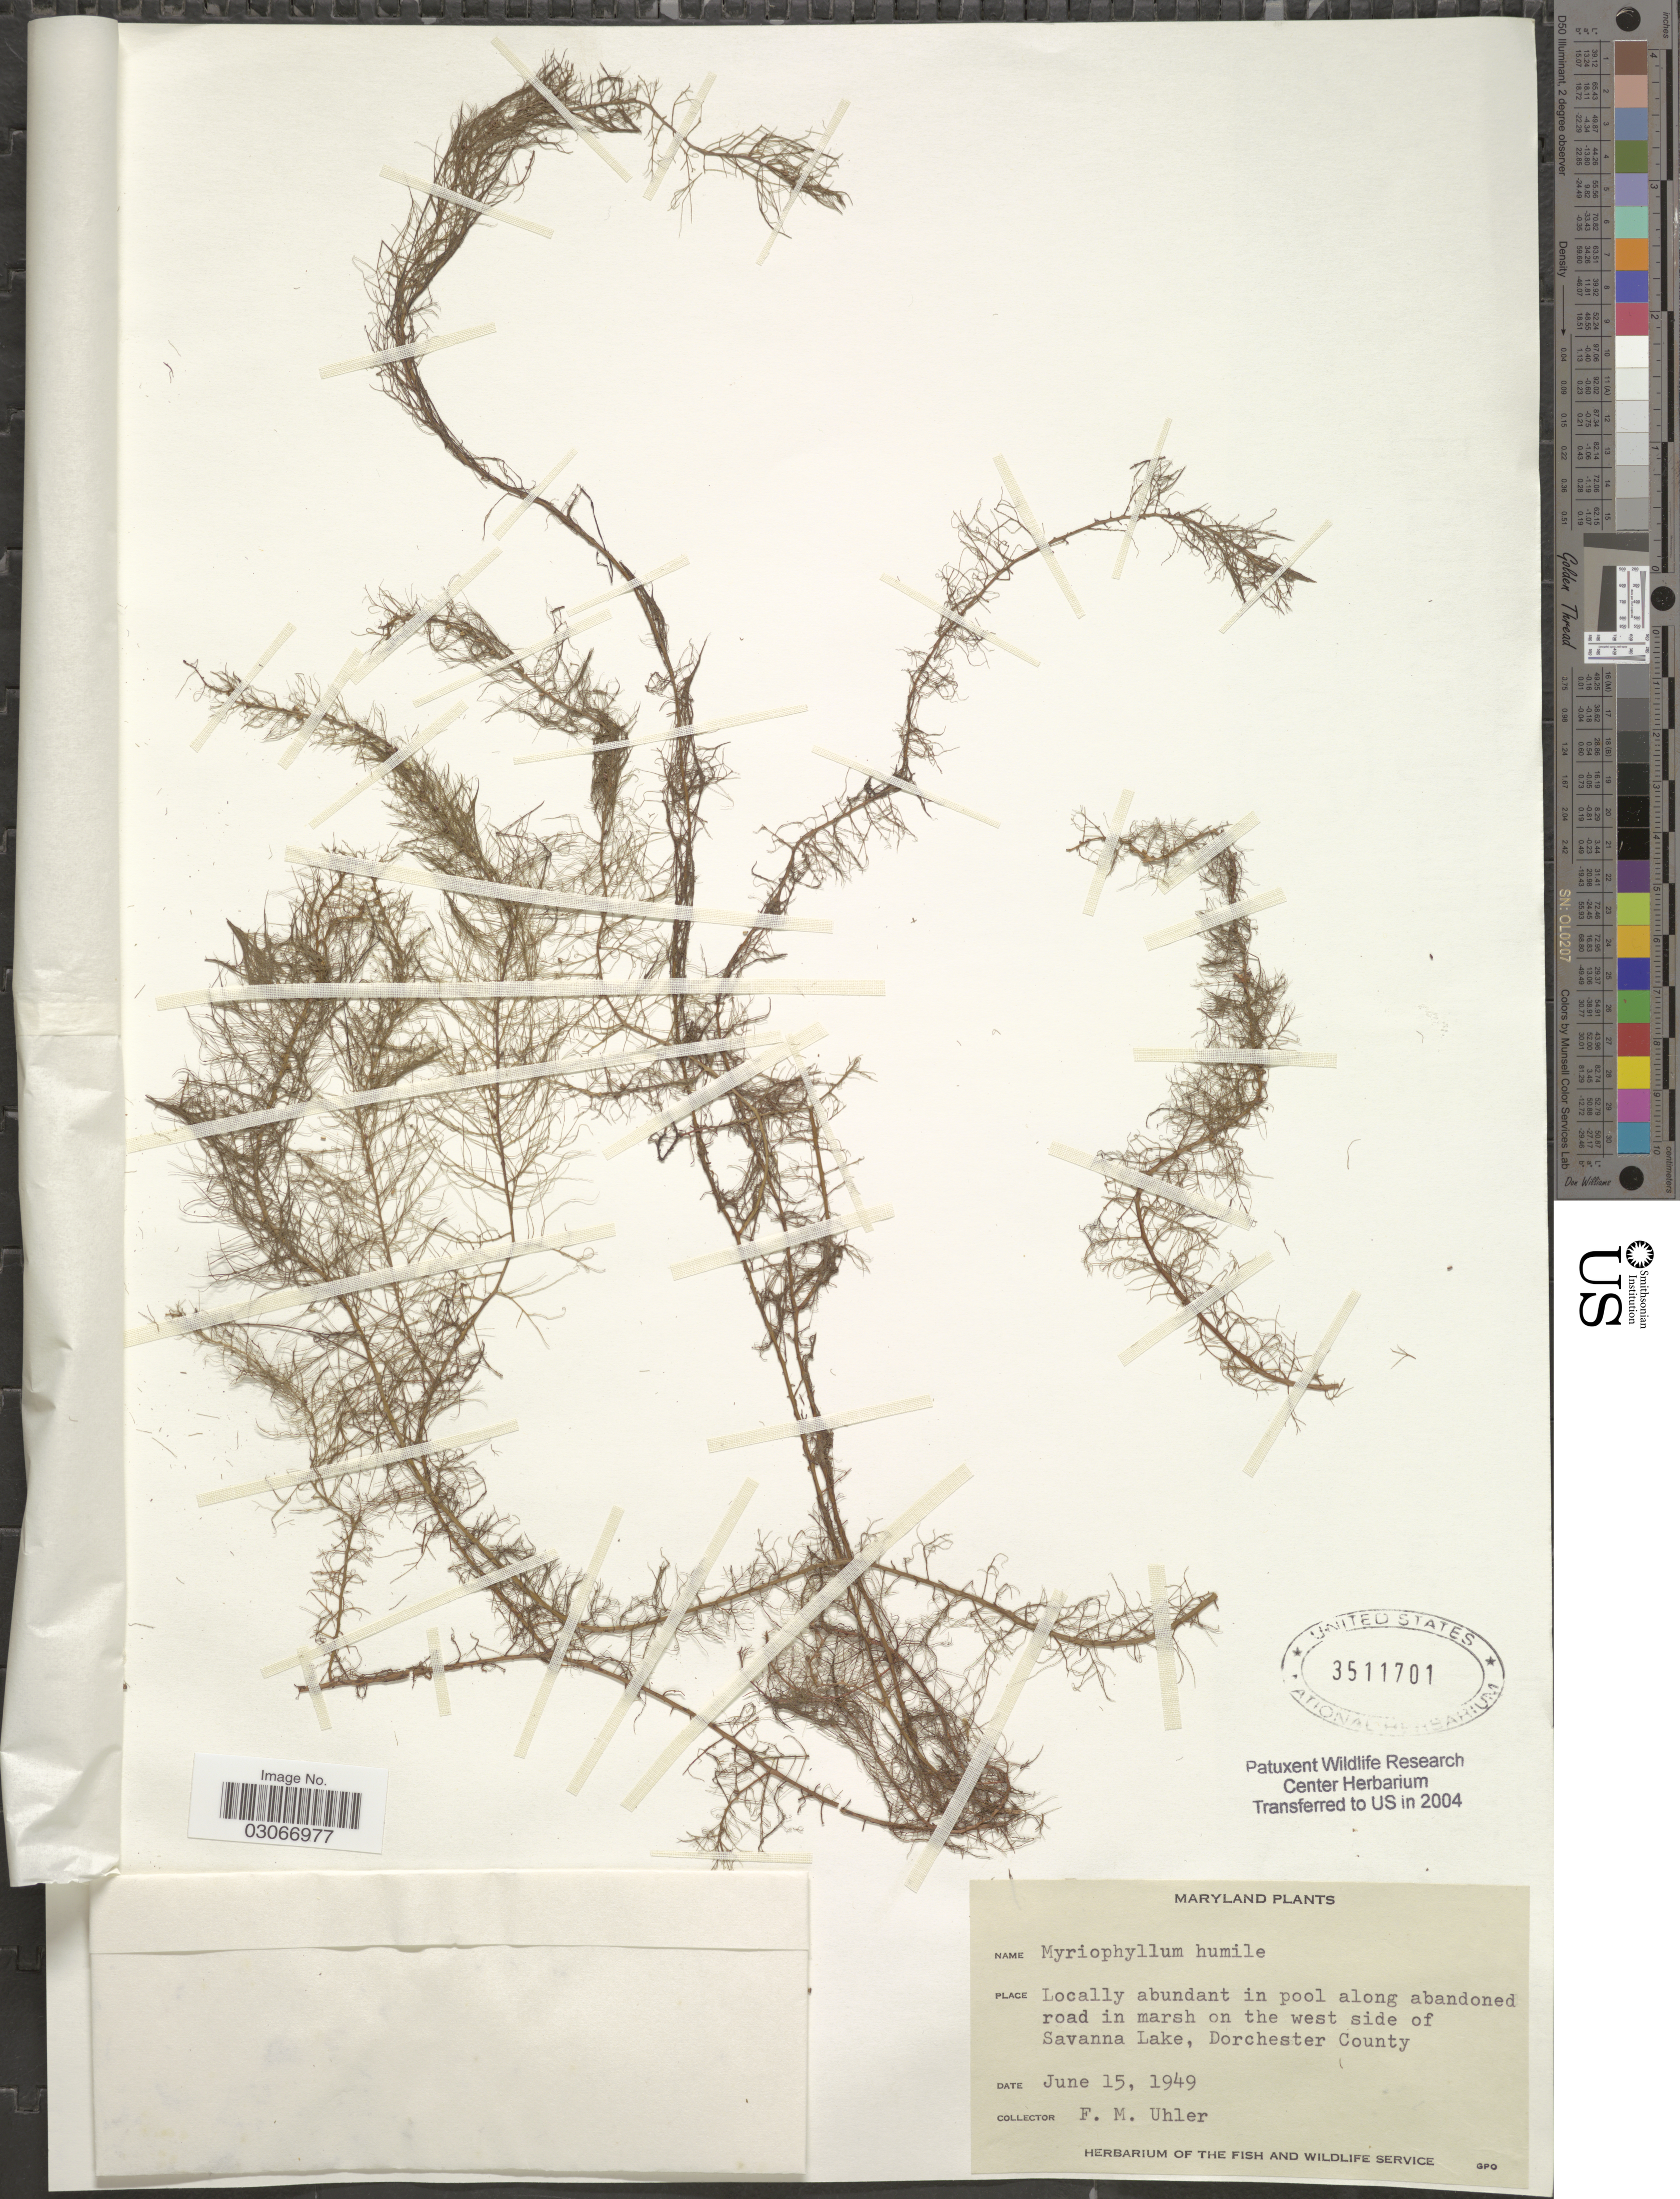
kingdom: Plantae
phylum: Tracheophyta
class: Magnoliopsida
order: Saxifragales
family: Haloragaceae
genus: Myriophyllum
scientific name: Myriophyllum humile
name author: (Raf.) Morong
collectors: F. M. Uhler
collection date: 1949-06-15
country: United States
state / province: Maryland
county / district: Dorchester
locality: Locally abundant in pool along abandoned road in marsh on the west side of Savanna Lake, Dorchester County.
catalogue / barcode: US 3511701